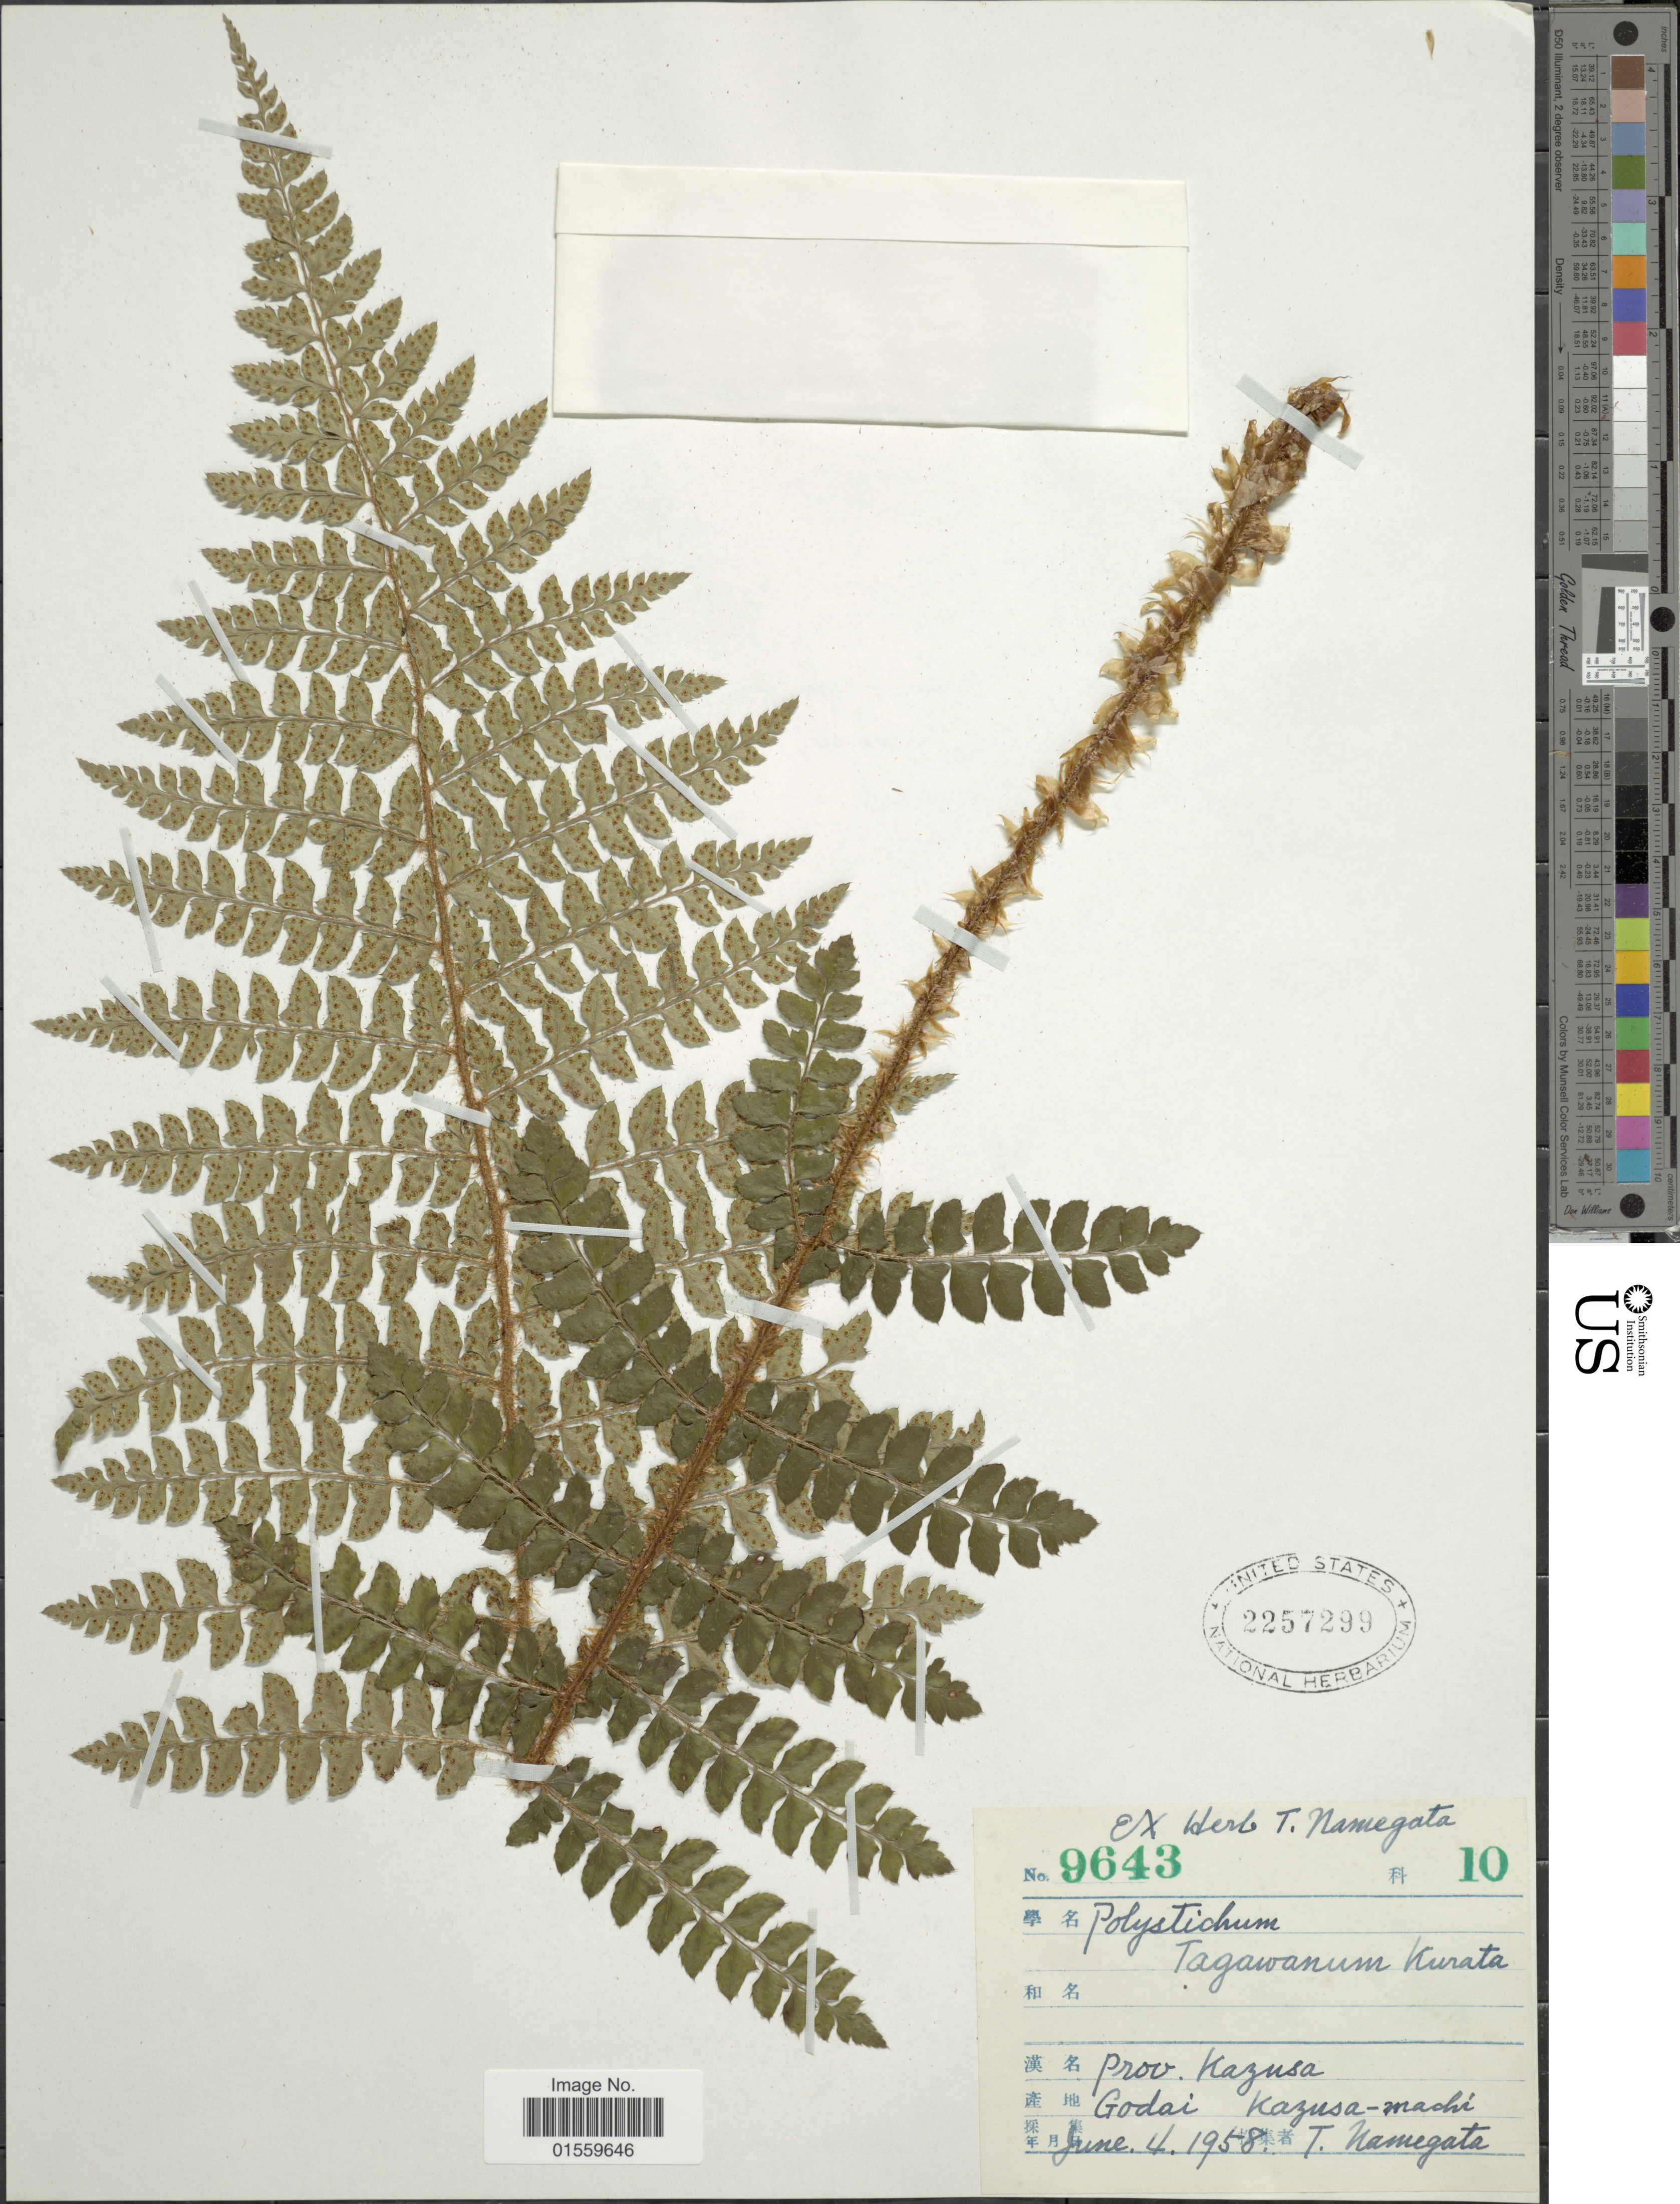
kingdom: Plantae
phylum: Tracheophyta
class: Polypodiopsida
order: Polypodiales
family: Dryopteridaceae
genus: Polystichum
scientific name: Polystichum tagawanum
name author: Sa. Kurata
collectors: T. Namegata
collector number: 9643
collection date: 1958-06-04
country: Japan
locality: Prov. Kazusa, Godai Kazusa-machi.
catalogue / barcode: US 2257299